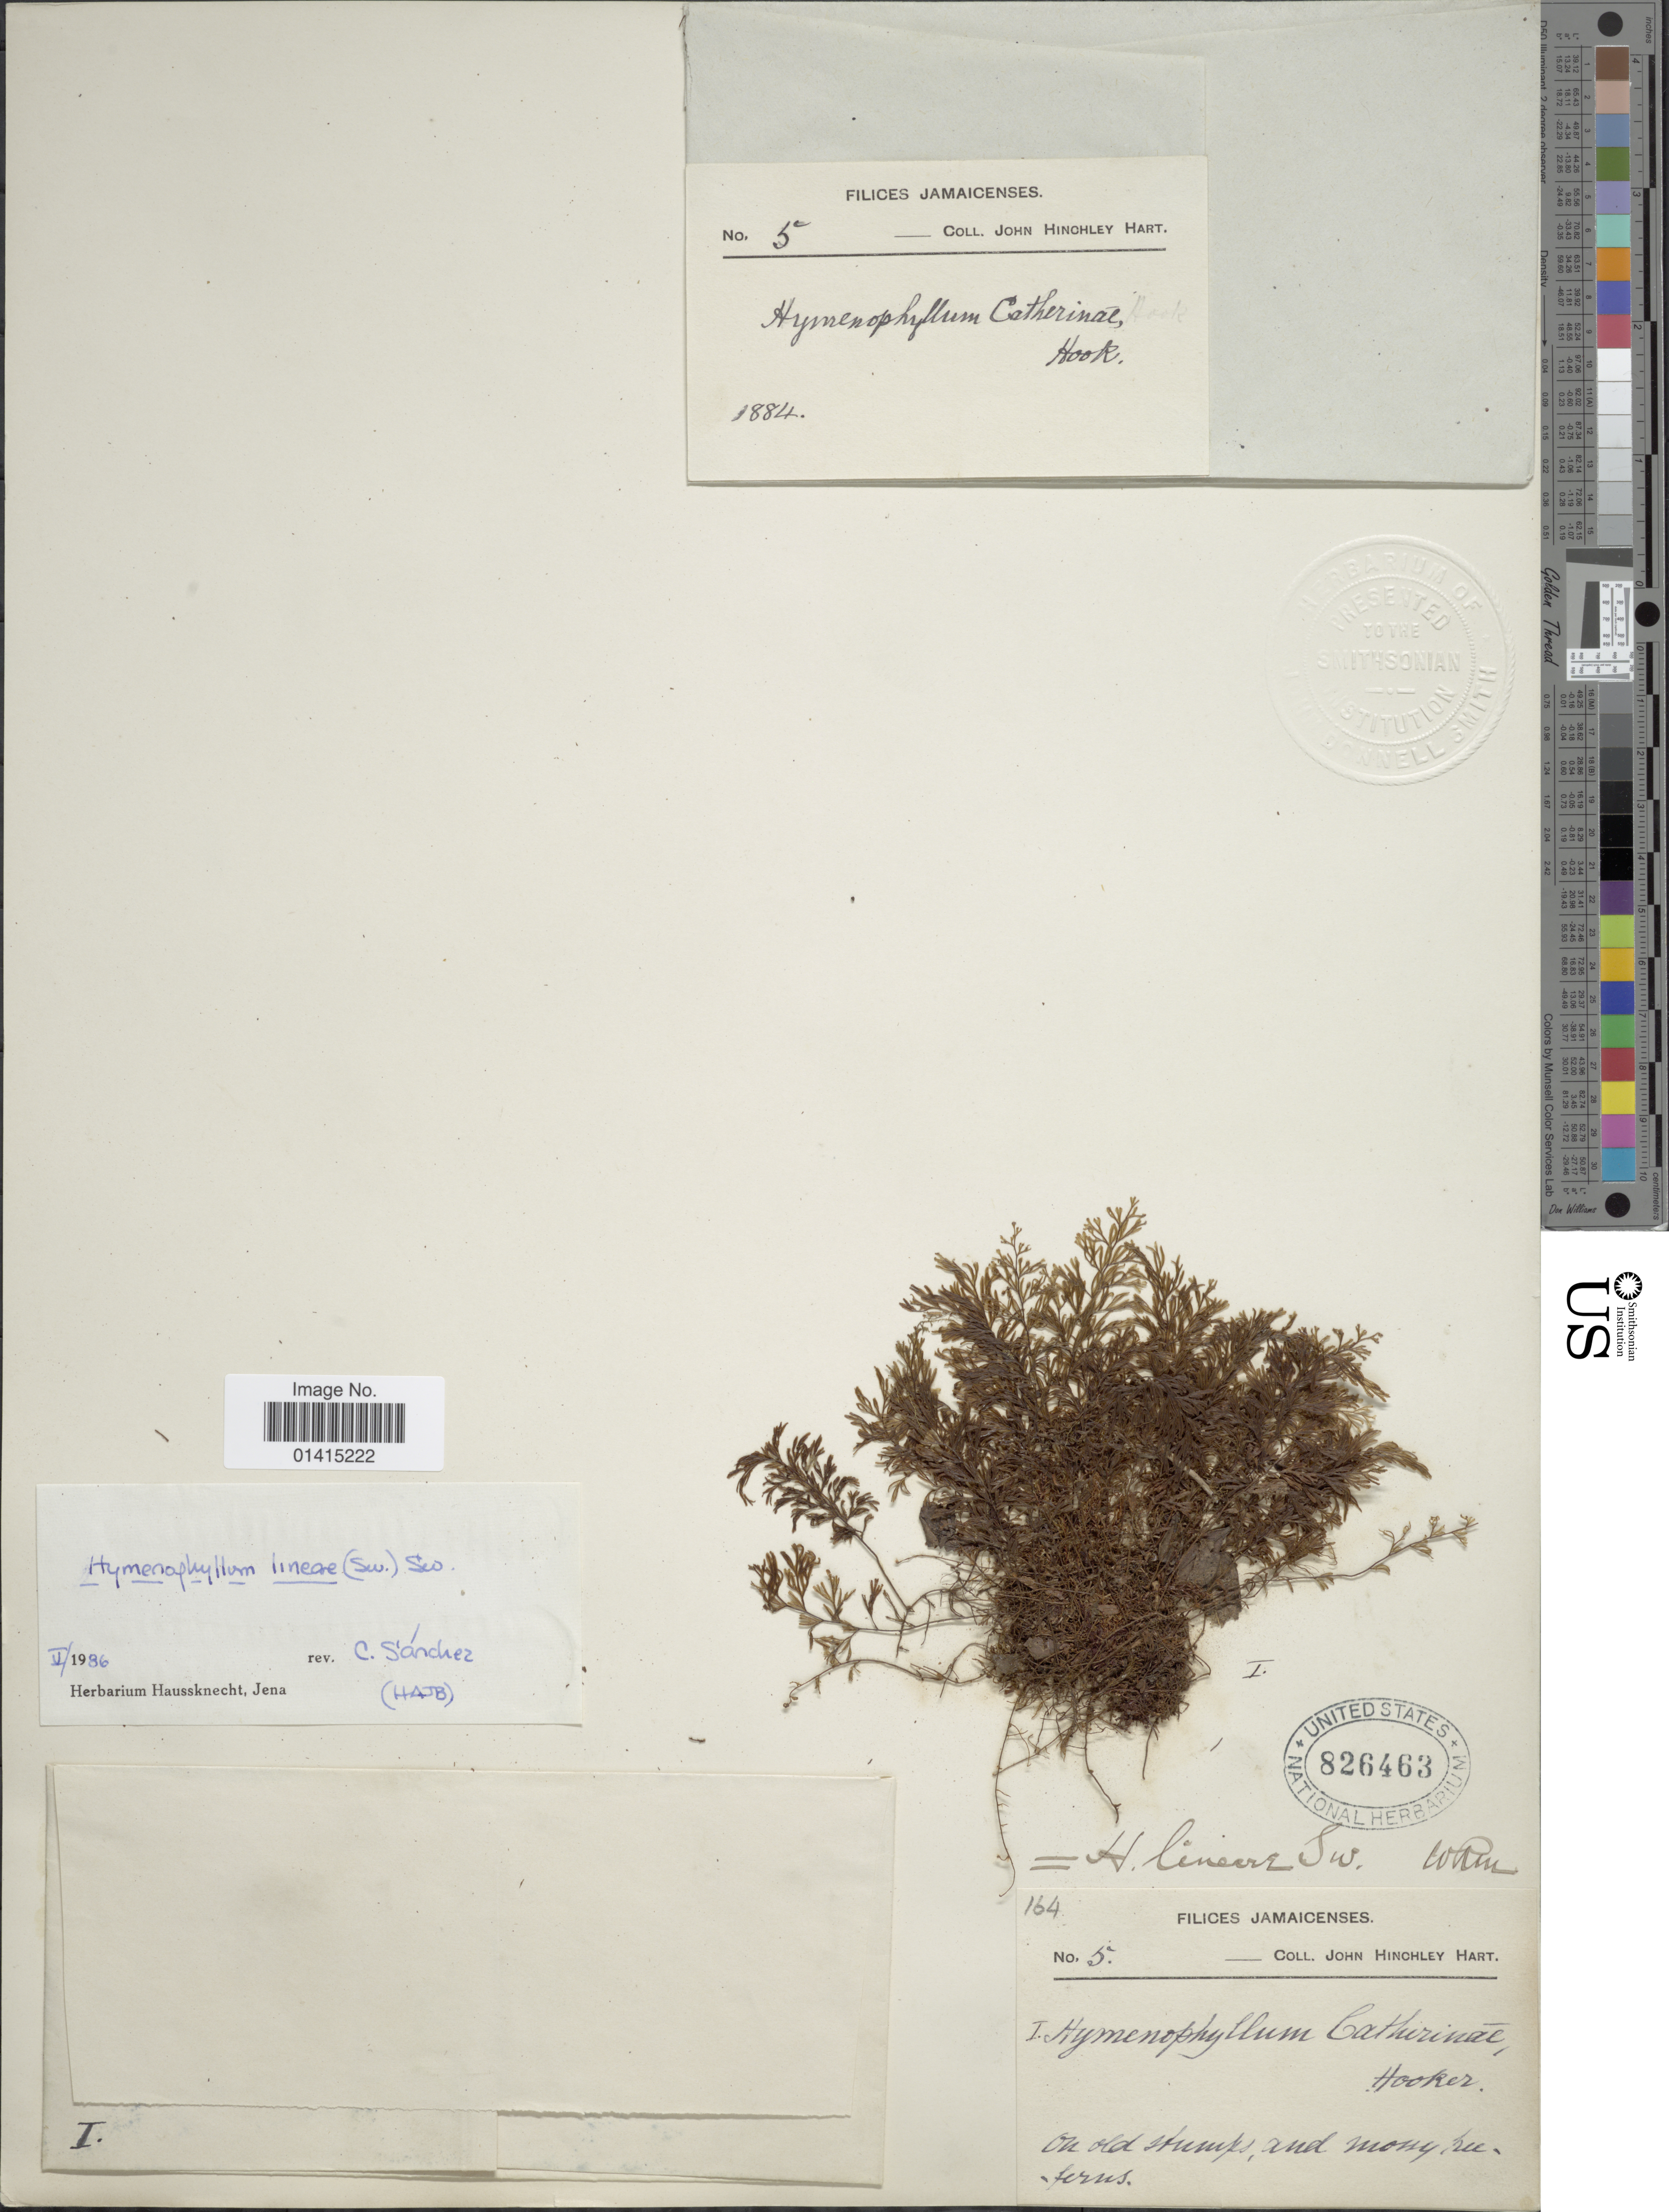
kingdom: Plantae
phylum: Tracheophyta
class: Polypodiopsida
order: Hymenophyllales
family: Hymenophyllaceae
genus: Hymenophyllum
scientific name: Hymenophyllum lineare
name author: (Sw.) Sw.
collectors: J. H. Hart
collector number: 5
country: Jamaica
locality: On old strums, and mossy ferns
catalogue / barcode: US 826463